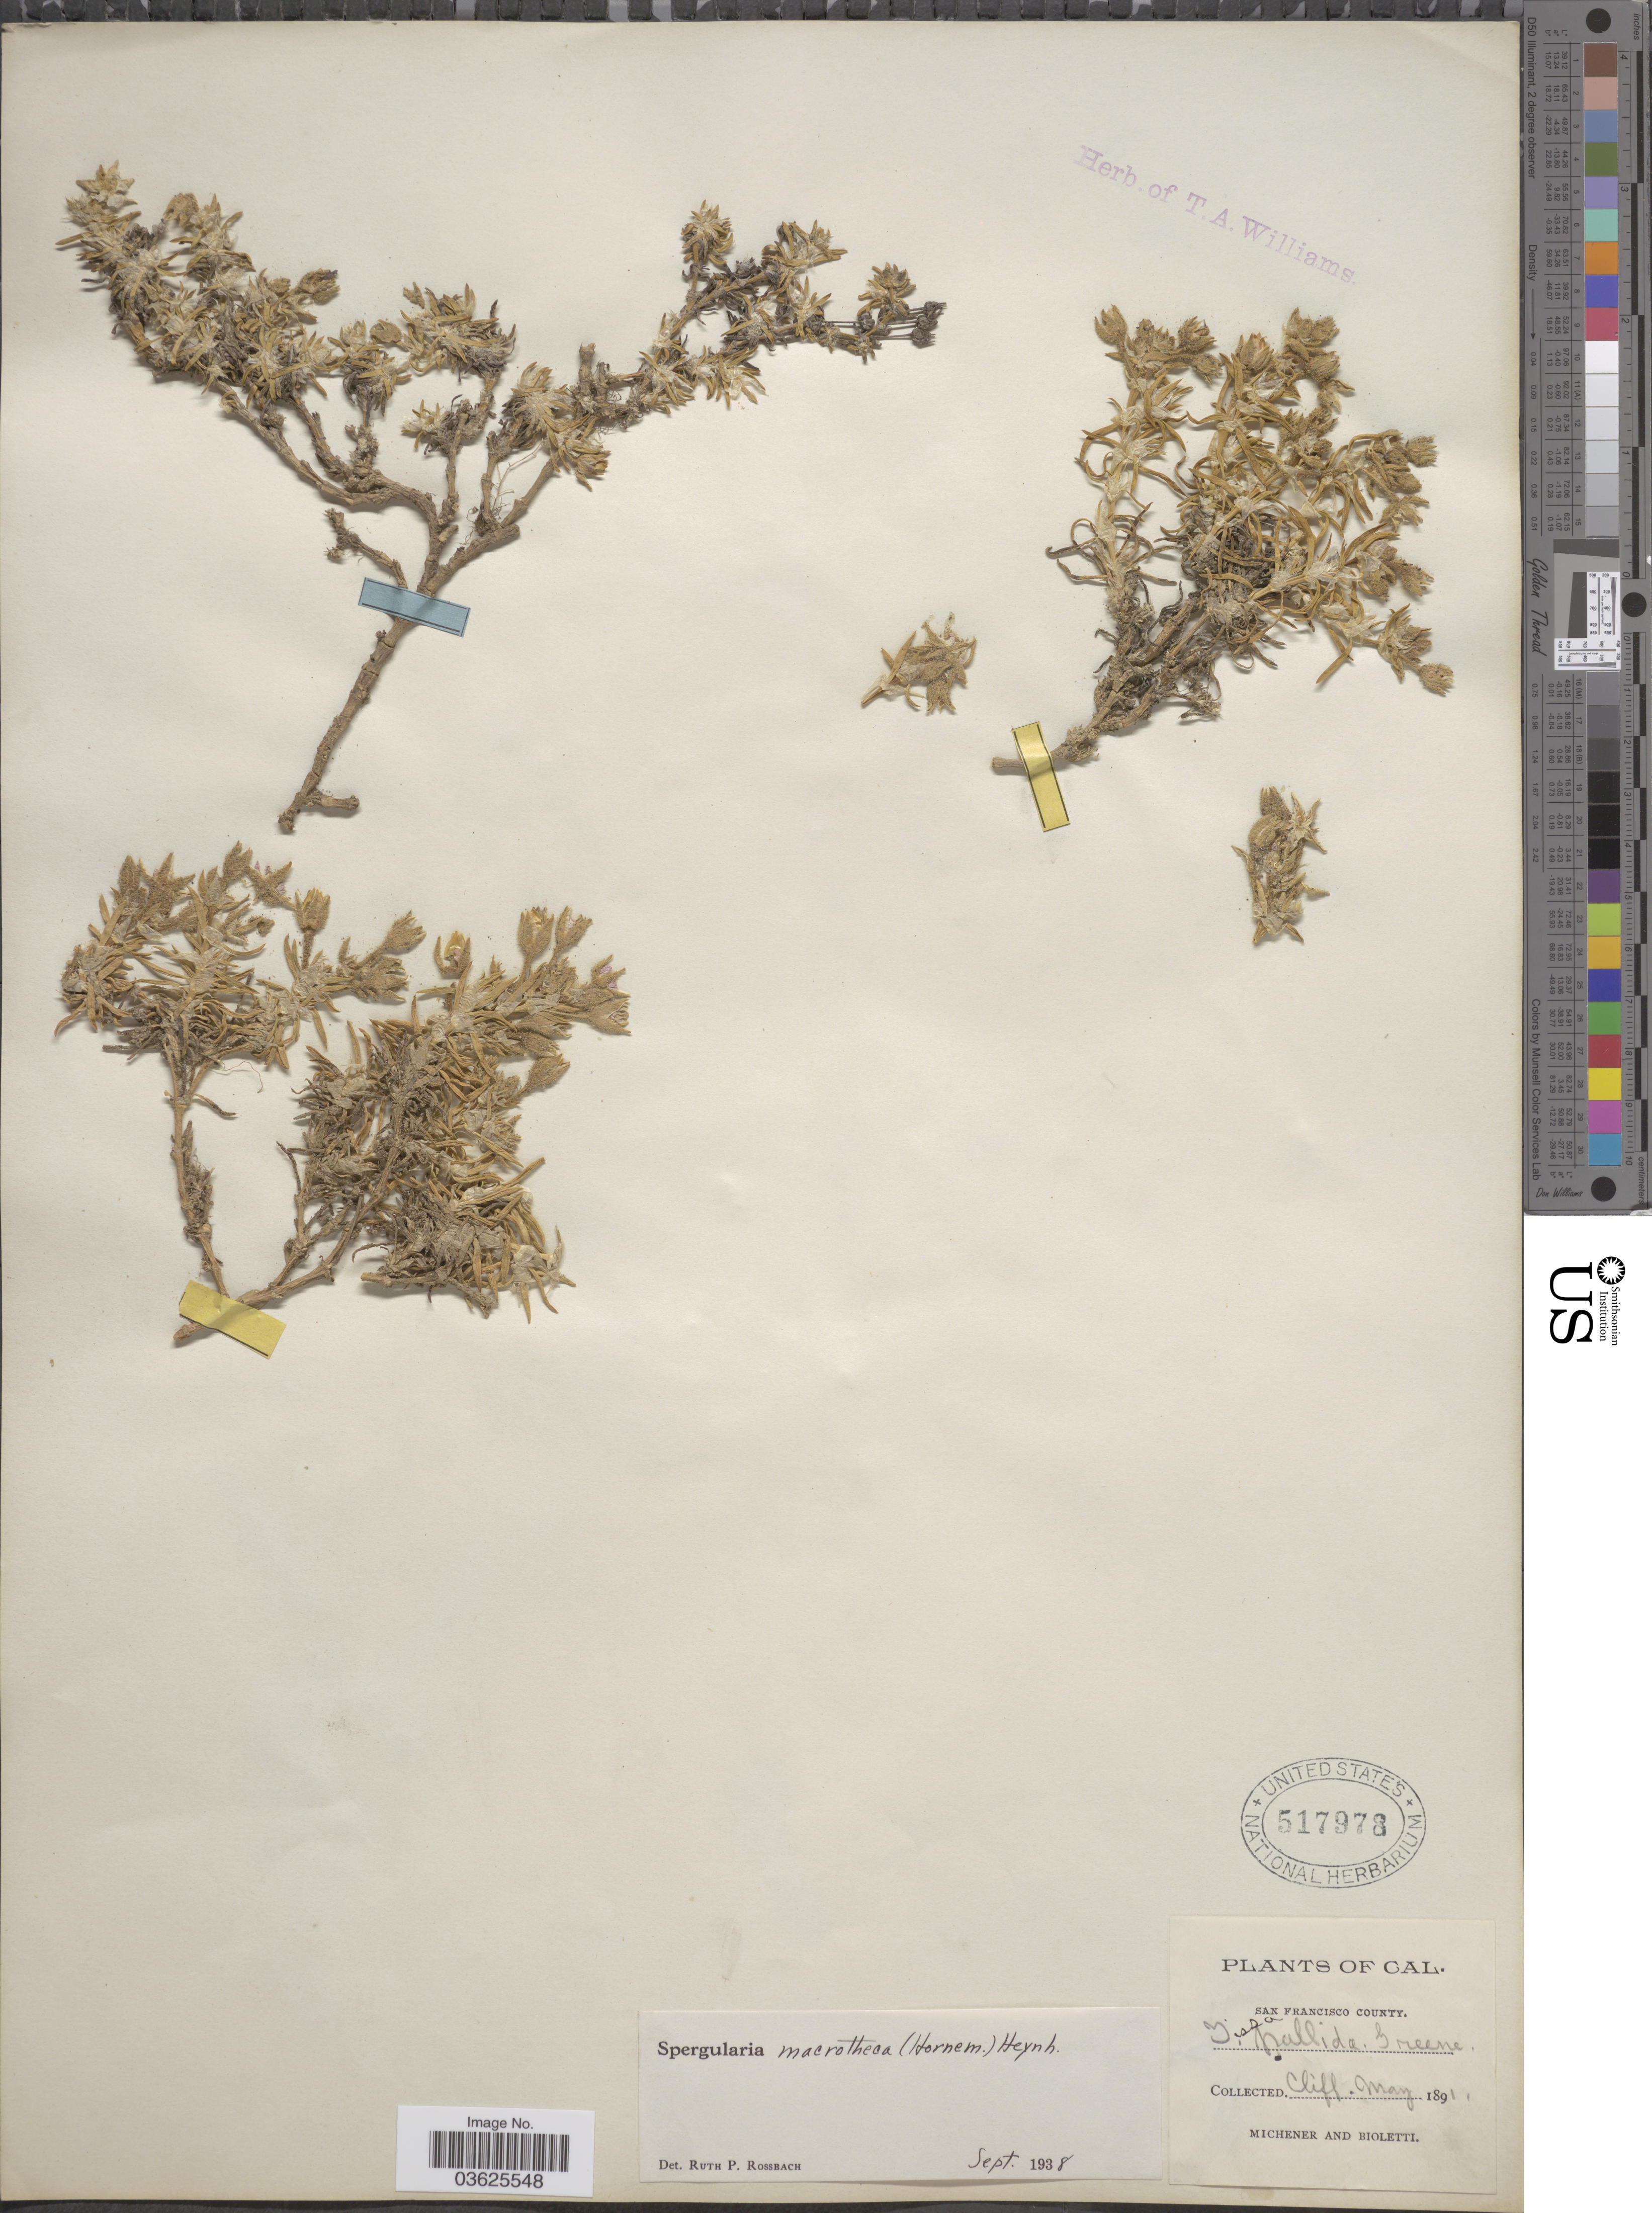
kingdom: Plantae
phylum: Tracheophyta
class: Magnoliopsida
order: Caryophyllales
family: Caryophyllaceae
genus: Spergularia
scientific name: Spergularia macrotheca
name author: (Hornem.) Heynh.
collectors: -. Michener & -- Bioletti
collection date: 1891-05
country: United States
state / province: California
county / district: San Francisco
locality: San Francisco County. Cliff.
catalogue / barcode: US 517978